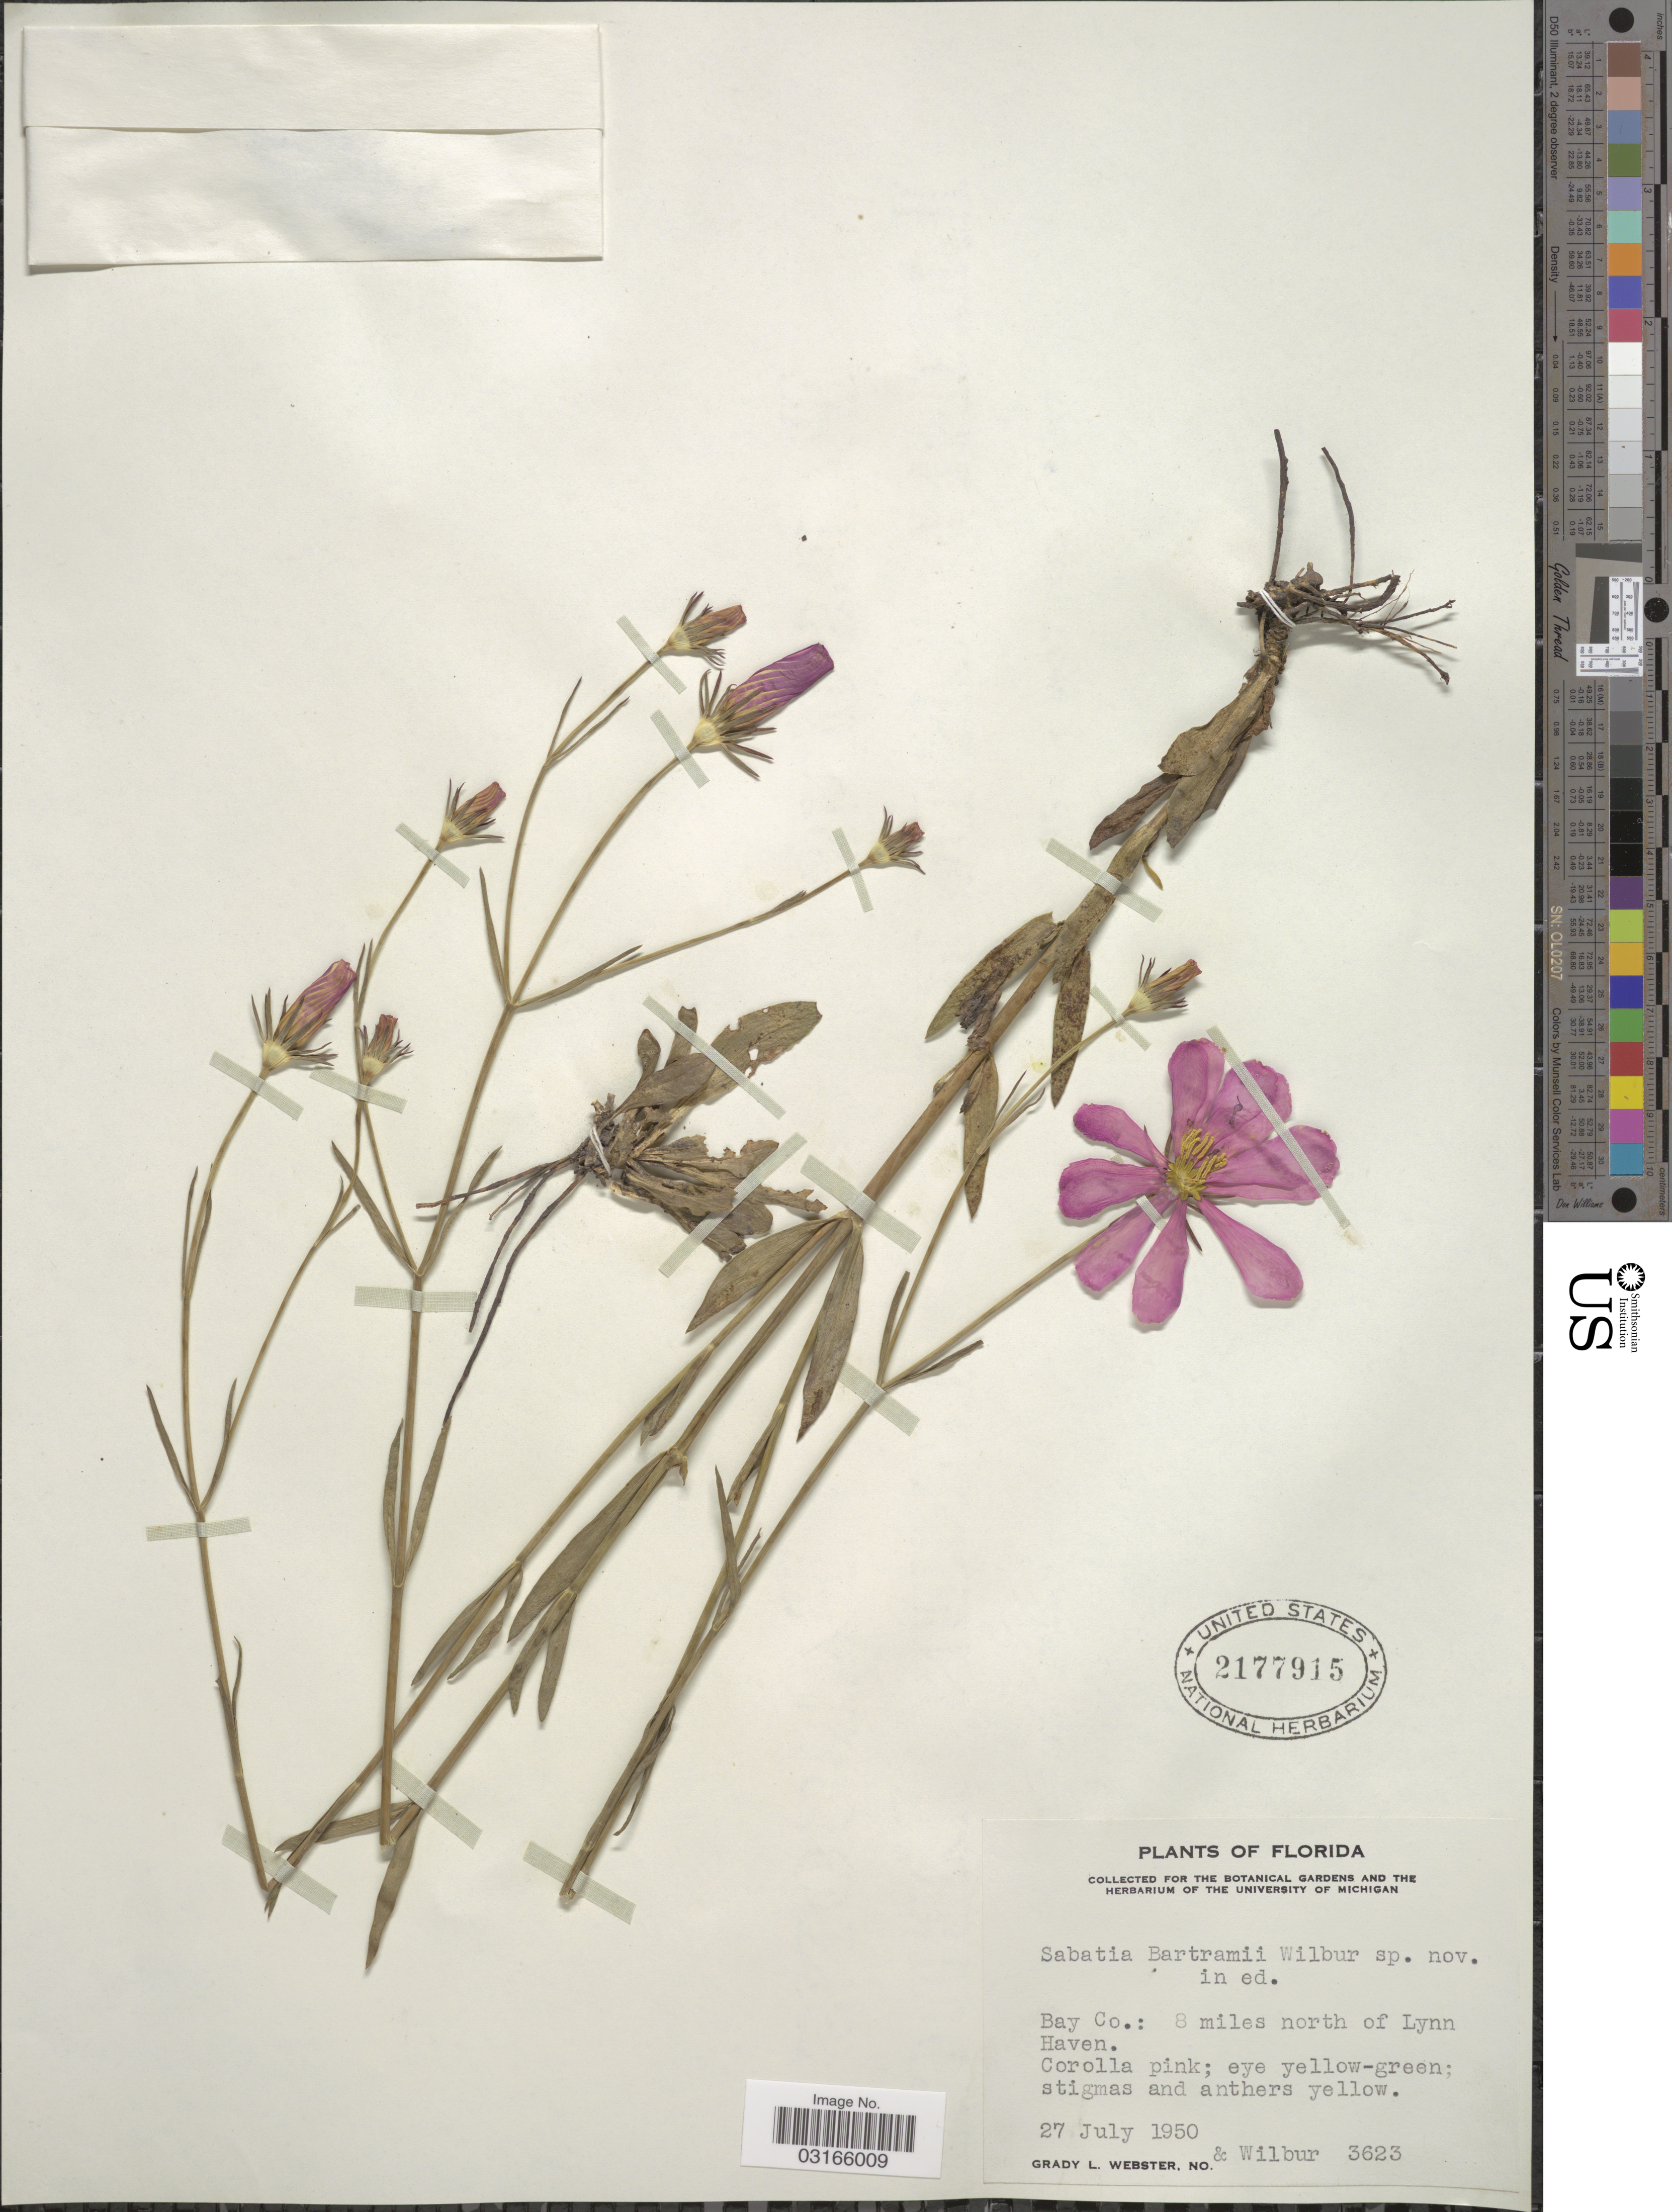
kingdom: Plantae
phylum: Tracheophyta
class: Magnoliopsida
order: Gentianales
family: Gentianaceae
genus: Sabatia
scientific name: Sabatia bartramii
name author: Wilbur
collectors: G. L. Webster & Wilbur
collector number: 3623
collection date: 1950-07-27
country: United States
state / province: Florida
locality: Bay Co.: 8 miles north of Lynn Haven.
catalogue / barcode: US 2177915